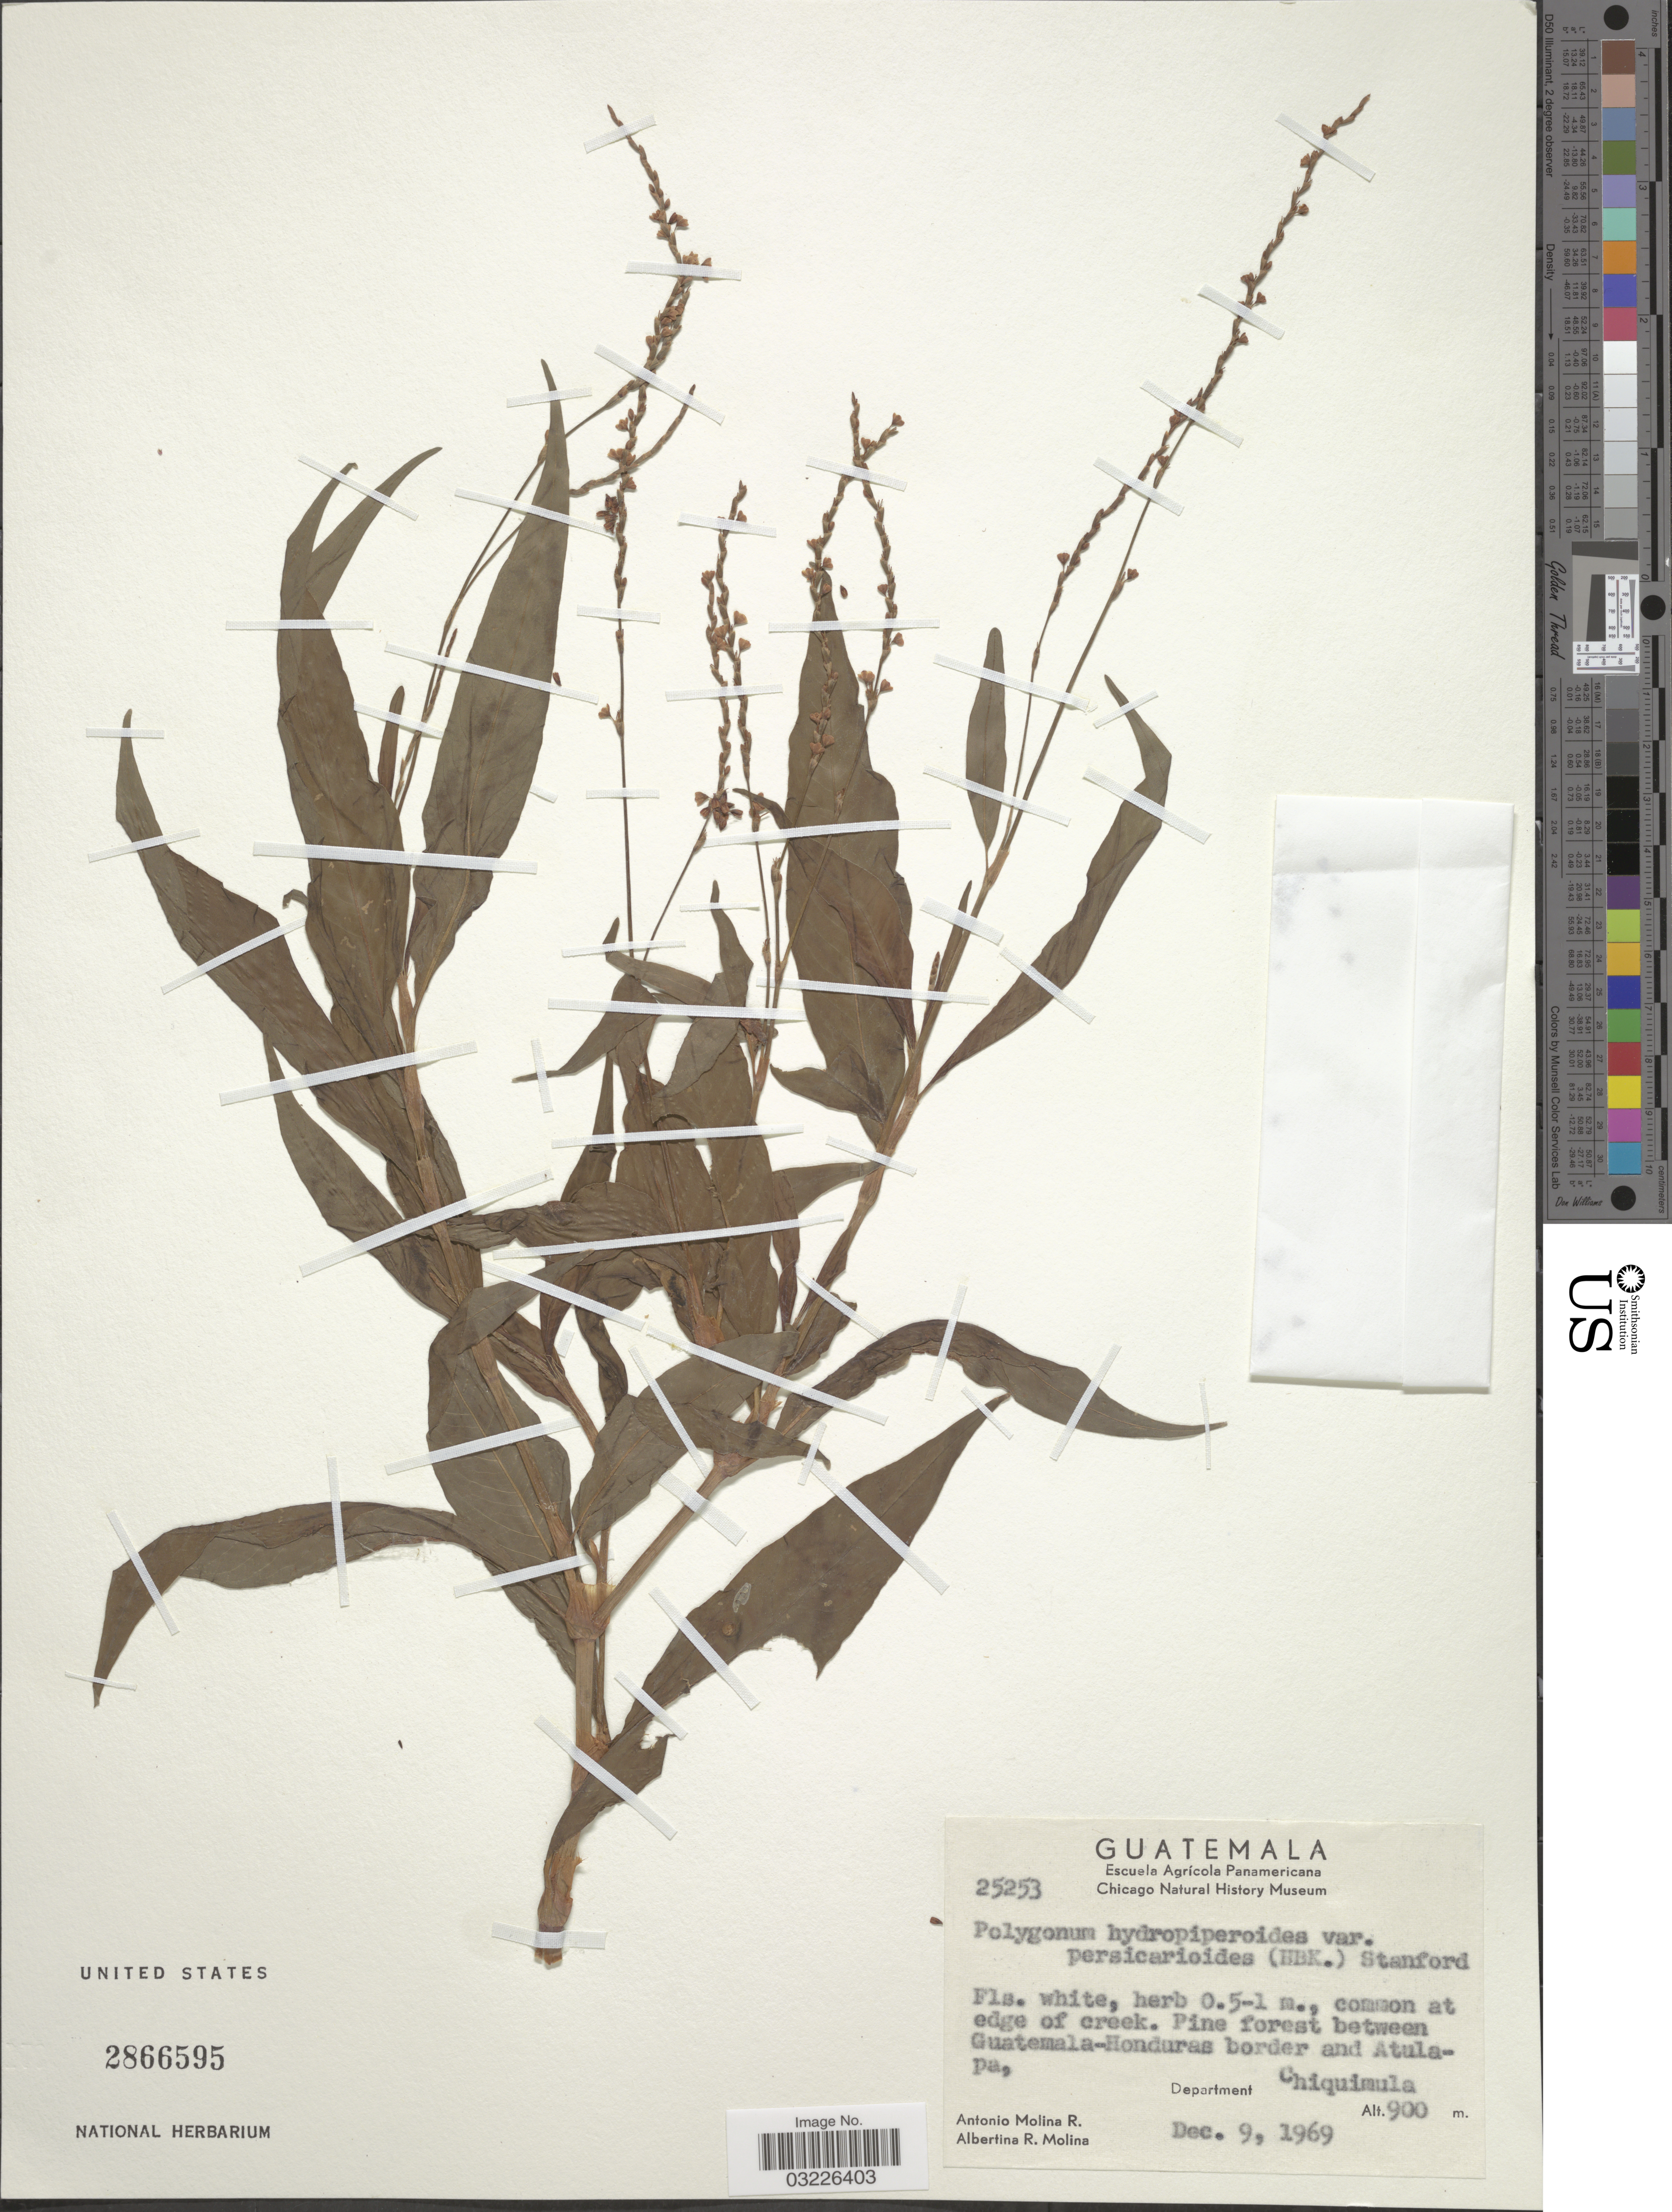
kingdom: Plantae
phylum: Tracheophyta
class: Magnoliopsida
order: Caryophyllales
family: Polygonaceae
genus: Polygonum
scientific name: Polygonum hydropiperoides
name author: Michx.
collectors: A. Molina R. & A. R. Molina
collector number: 25253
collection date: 1969-12-09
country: Guatemala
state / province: Chiquimula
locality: Pine forest between Guatemala-Honduras border and Atulapa, Department Chiquimula.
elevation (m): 900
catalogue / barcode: US 2866595